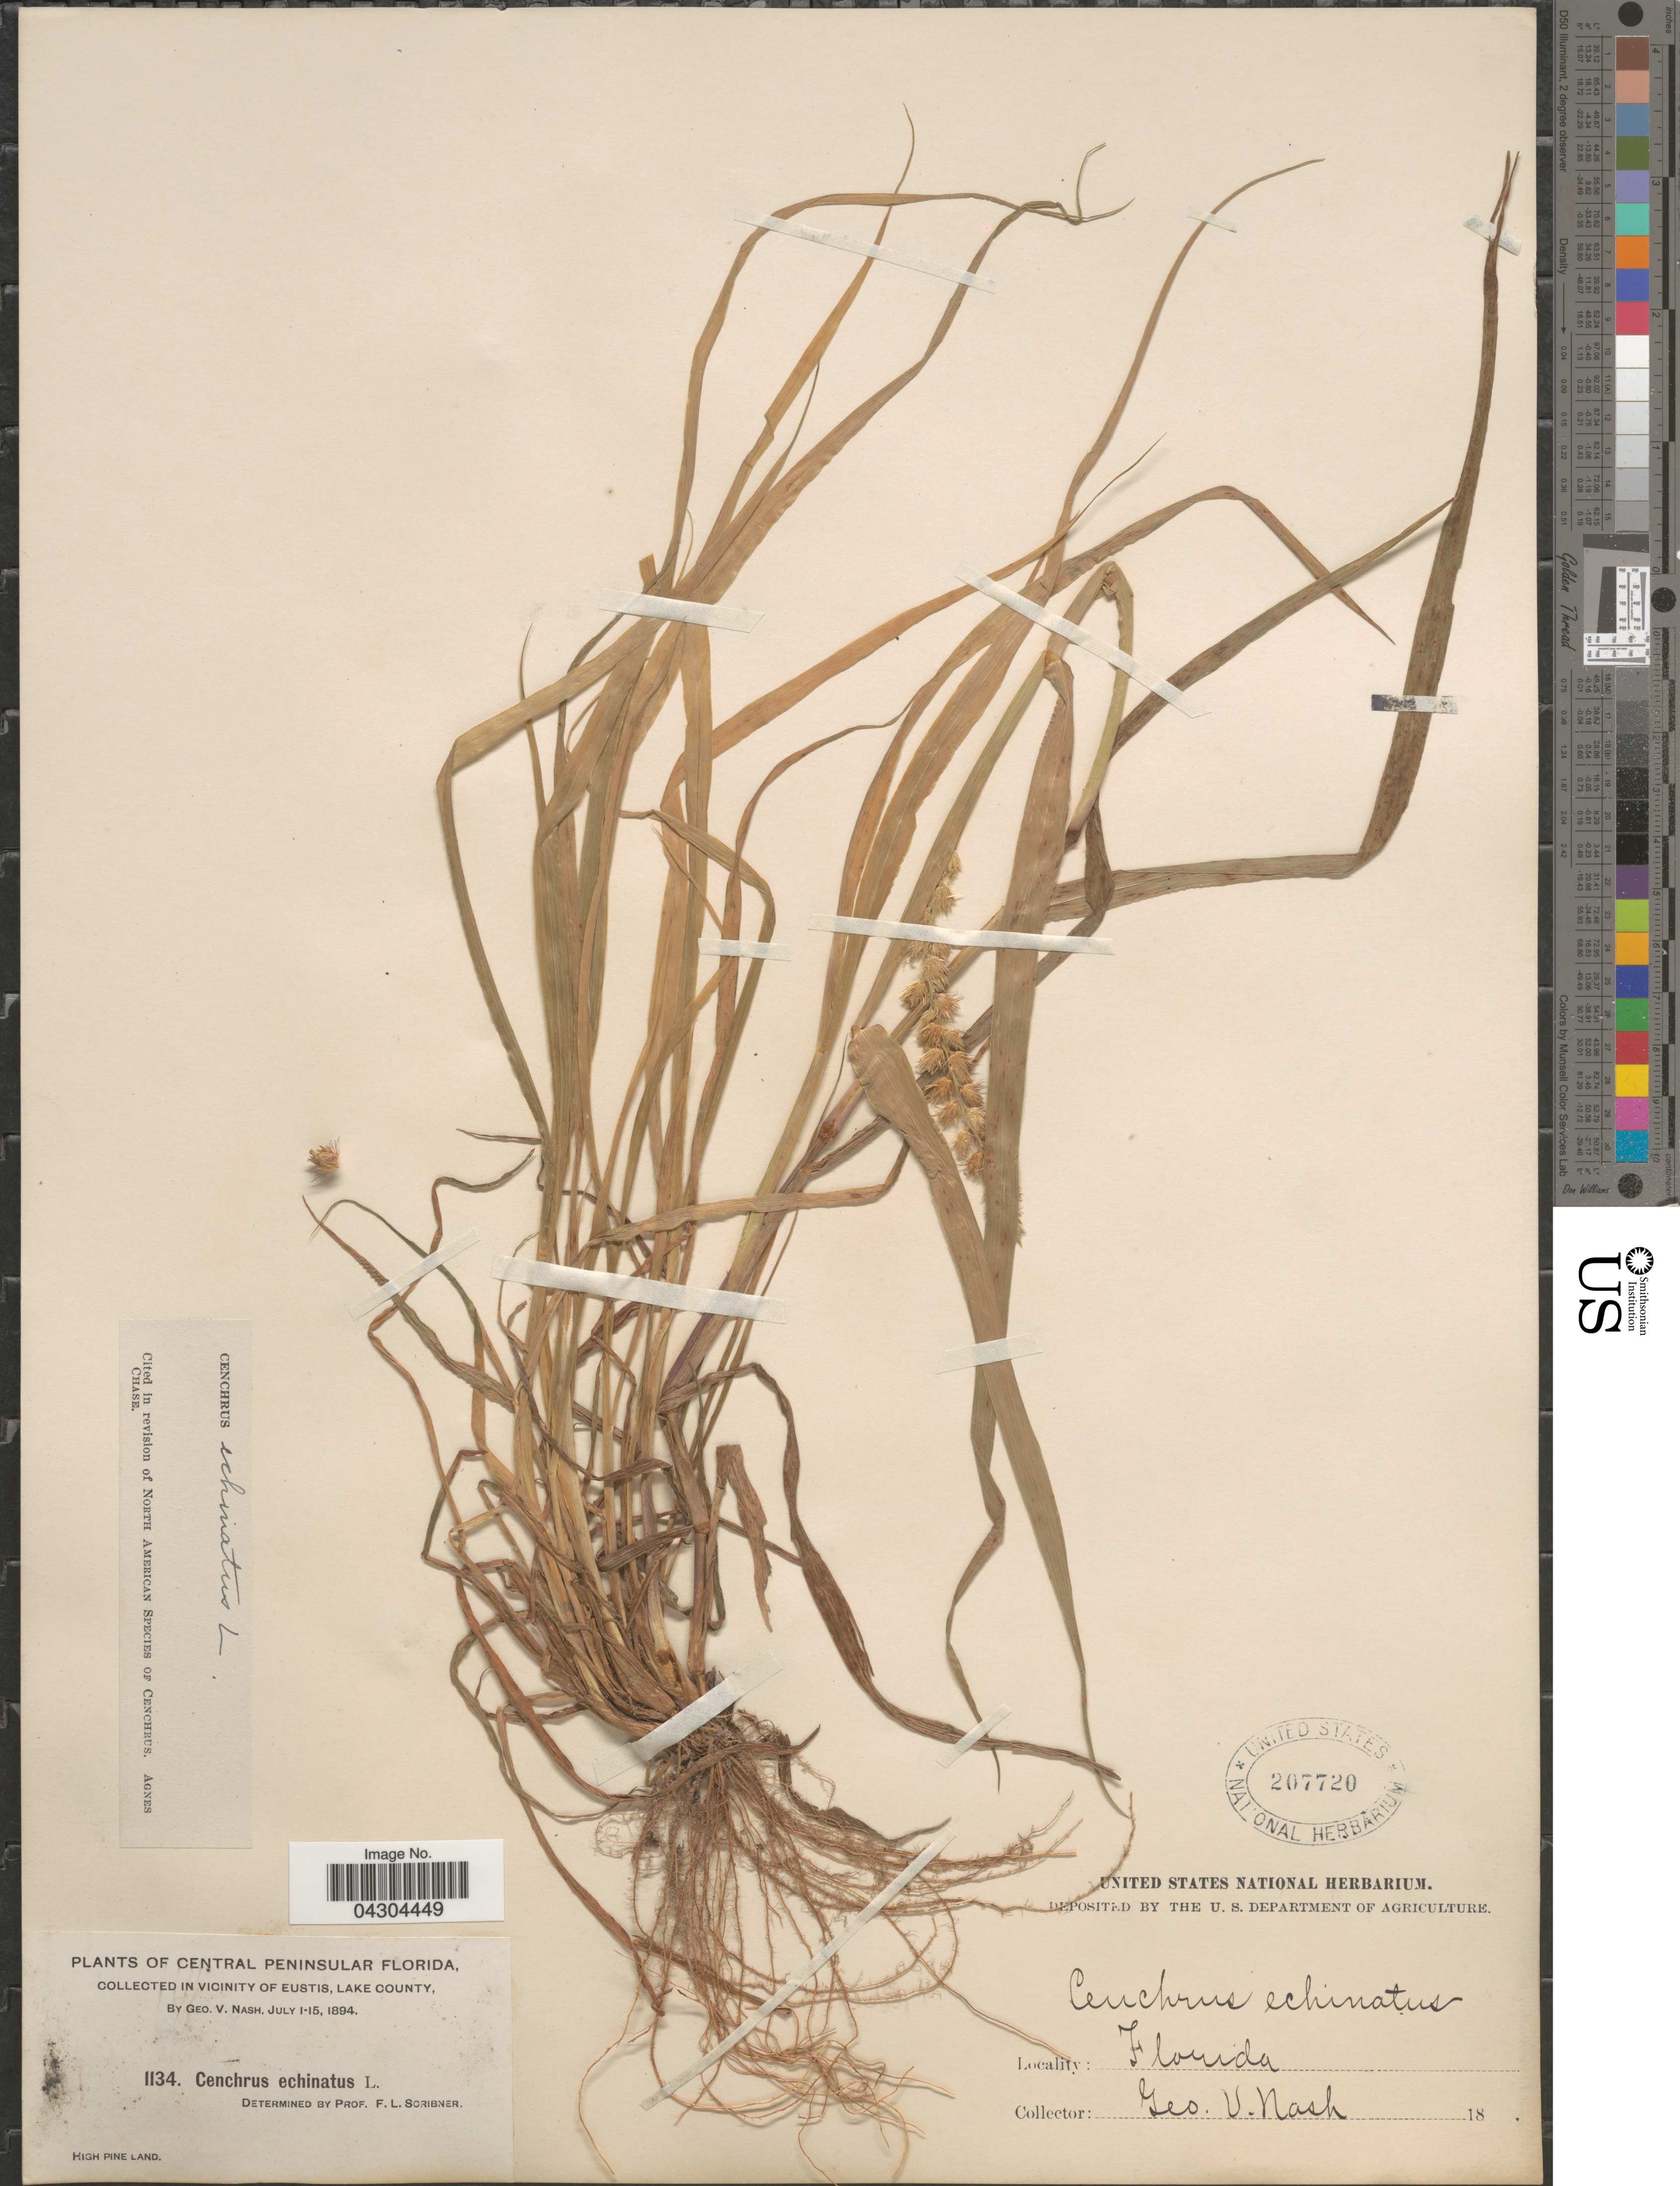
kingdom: Plantae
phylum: Tracheophyta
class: Liliopsida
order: Poales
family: Poaceae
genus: Cenchrus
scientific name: Cenchrus echinatus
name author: L.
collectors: G. V. Nash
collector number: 1134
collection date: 1894-07-01/1894-07-15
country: United States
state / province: Florida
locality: Central Peninsular Florida. In vicinity of Eustis, Lake County. High Pine land.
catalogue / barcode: US 207720